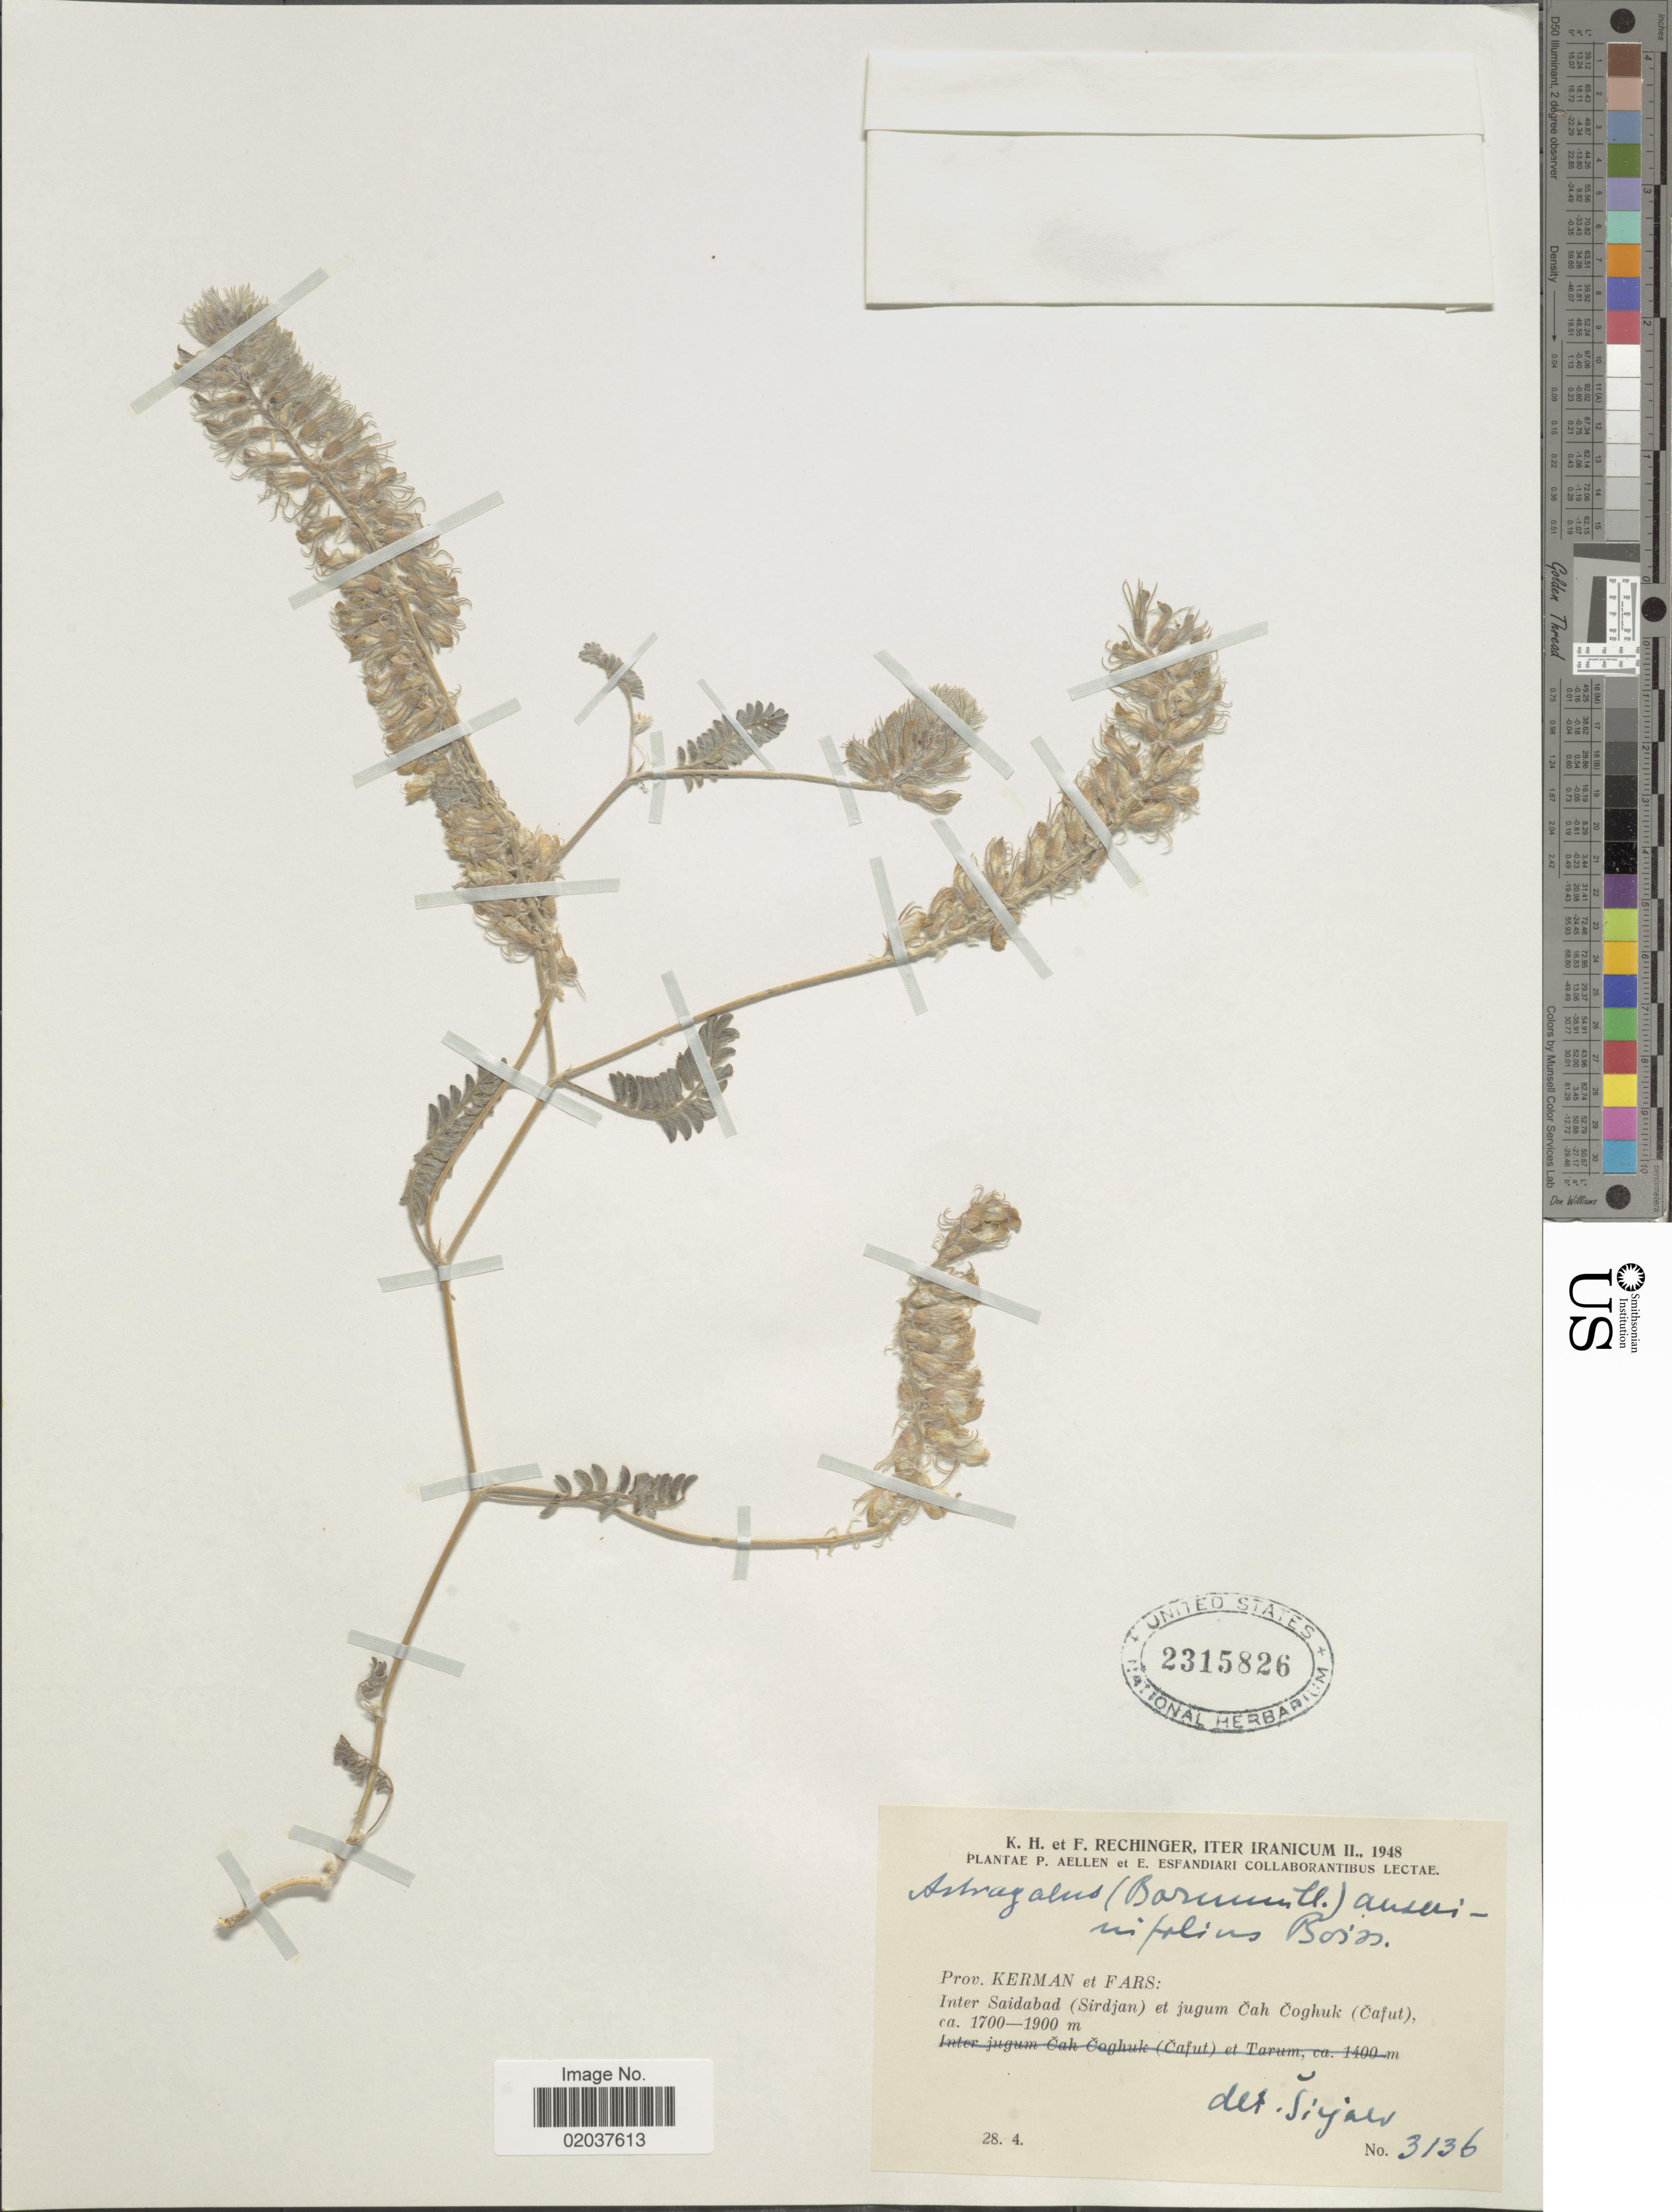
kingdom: Plantae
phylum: Tracheophyta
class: Magnoliopsida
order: Fabales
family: Fabaceae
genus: Astragalus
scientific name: Astragalus anserinifolius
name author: Boiss.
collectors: K. H. Rechinger & F. Rechinger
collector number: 3136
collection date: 1948-04-28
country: Iran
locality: Prov. Kerman et Fars, Inter Saidabad (Sirdjan) et jugum Cah Coghuk (Cajut)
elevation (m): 1700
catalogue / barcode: US 2315826